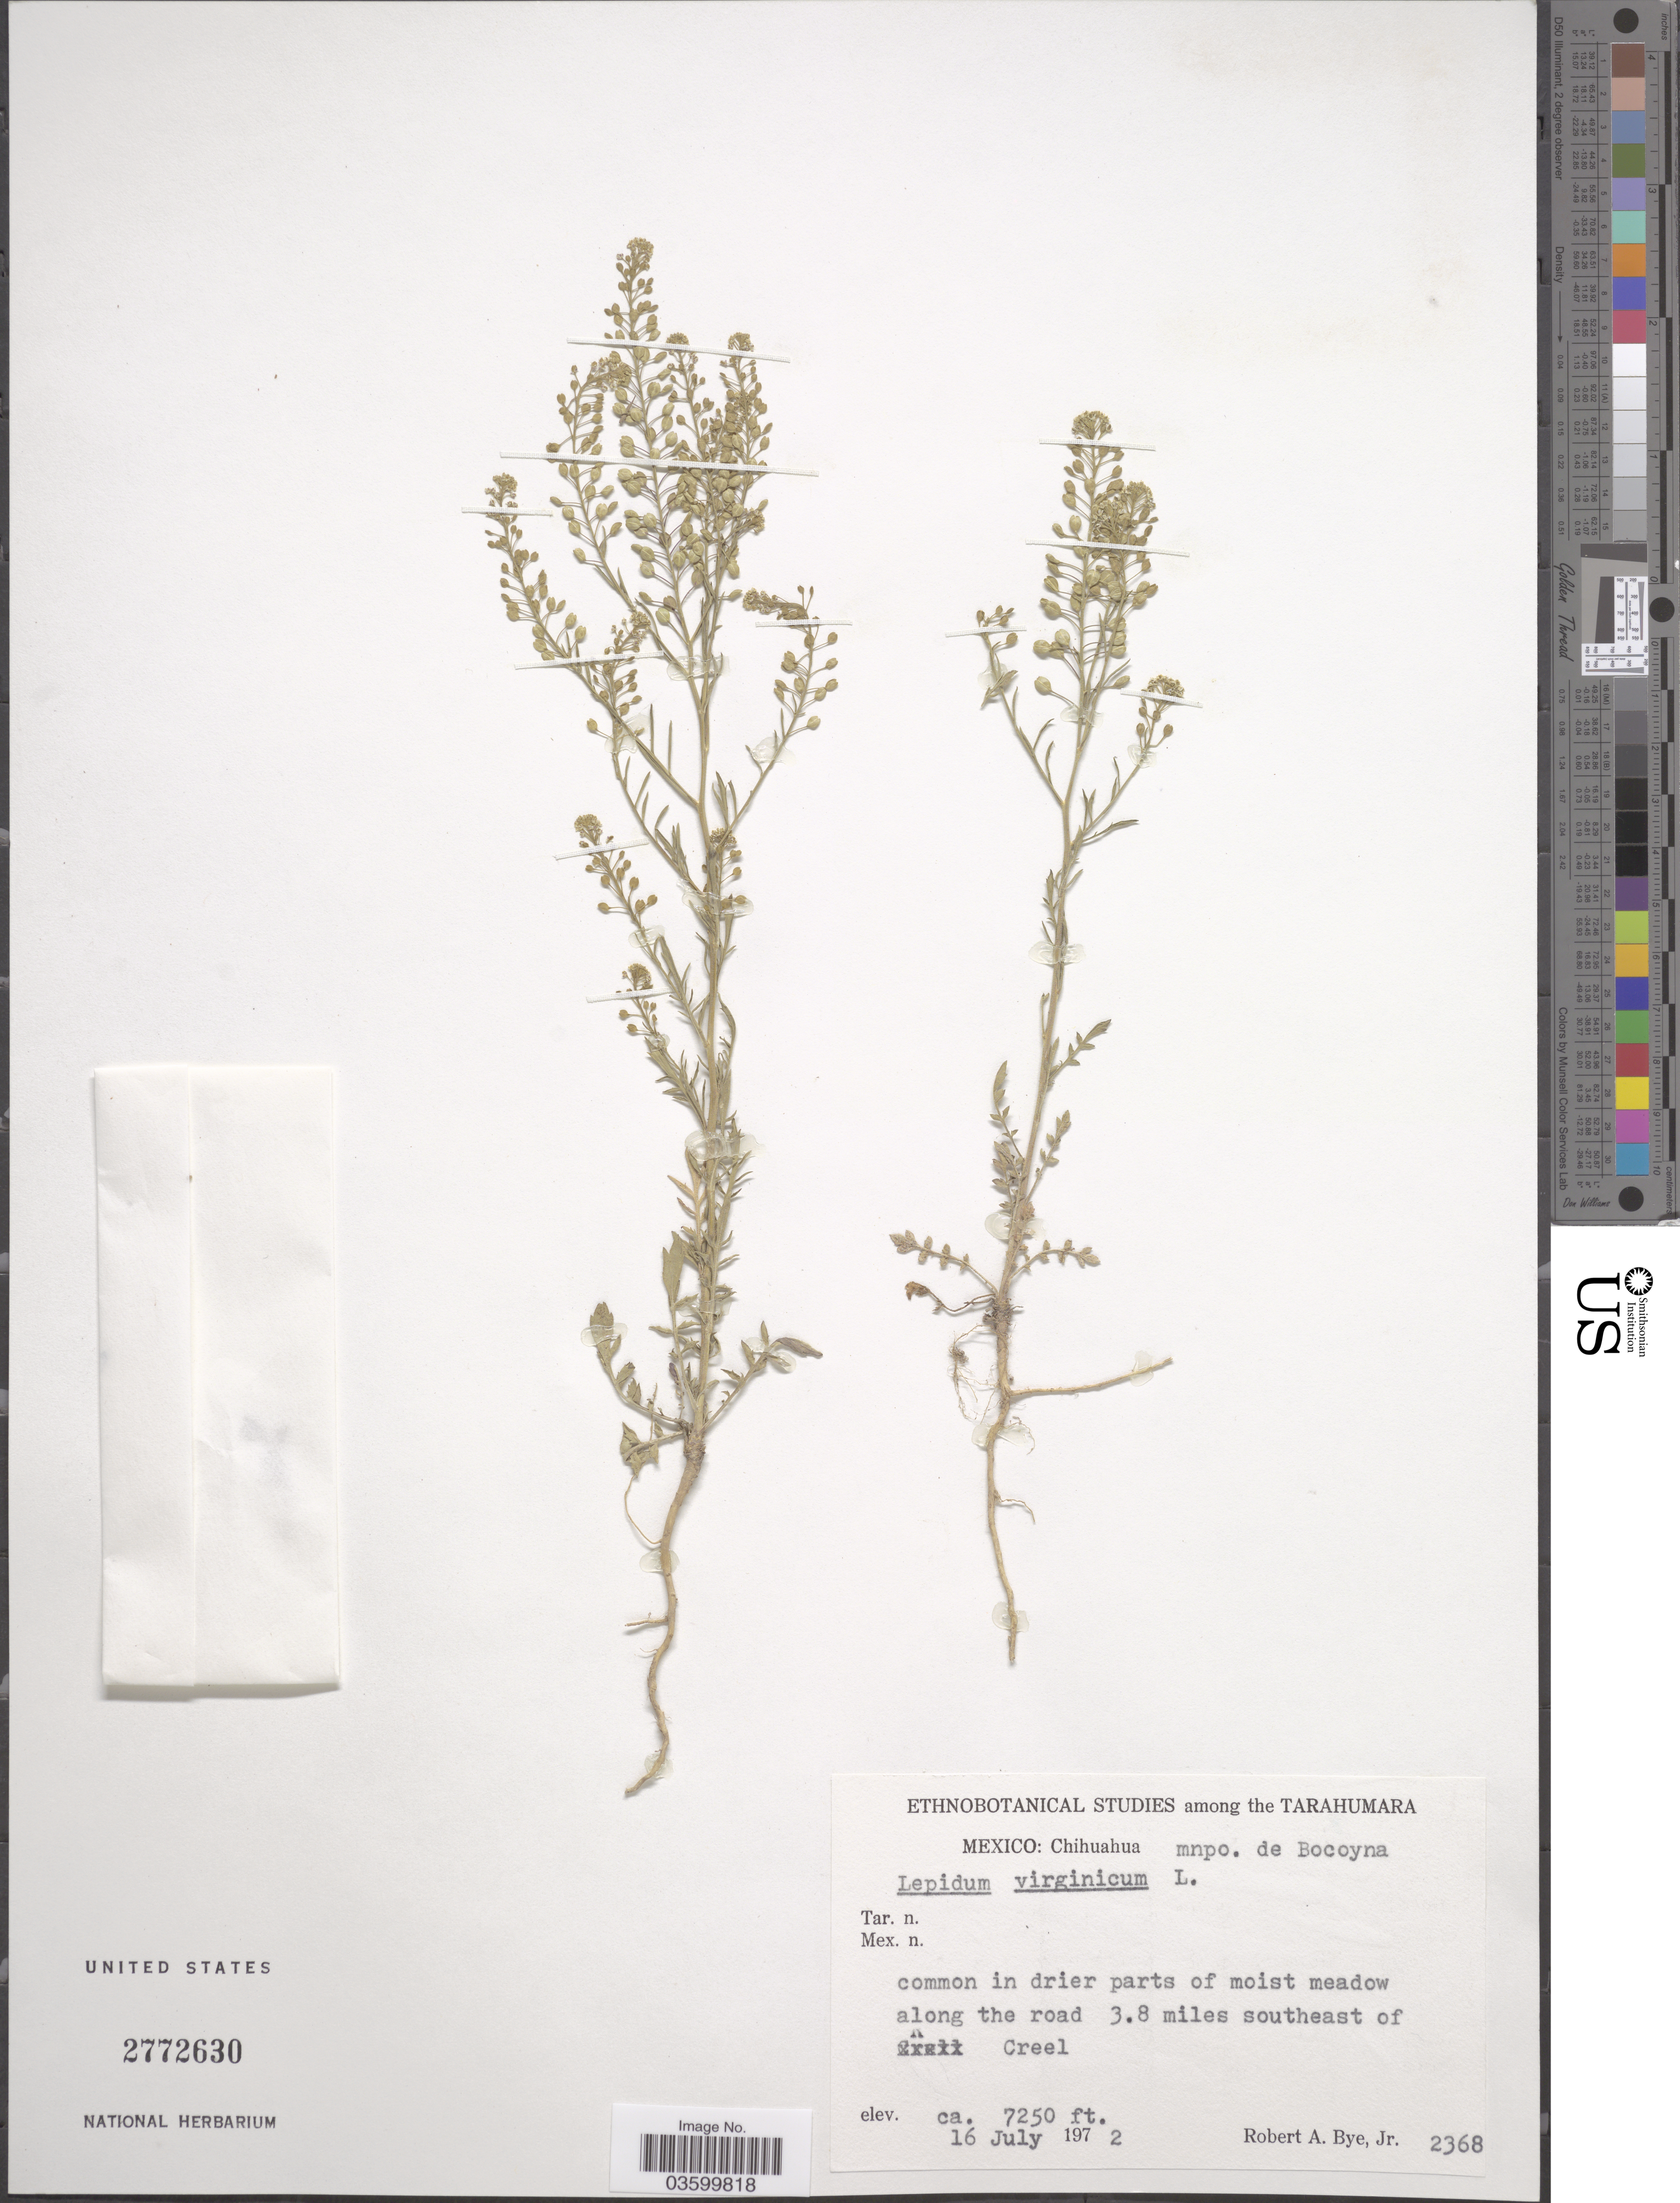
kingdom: Plantae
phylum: Tracheophyta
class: Magnoliopsida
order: Brassicales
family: Brassicaceae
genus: Lepidium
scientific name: Lepidium virginicum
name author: L.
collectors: R. A. Bye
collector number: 2368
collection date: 1972-07-16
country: Mexico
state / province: Chihuahua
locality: Mnpo. de Bocoyna. Along the road 3.8 miles southeast of Creel.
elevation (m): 2210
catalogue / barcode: US 2772630